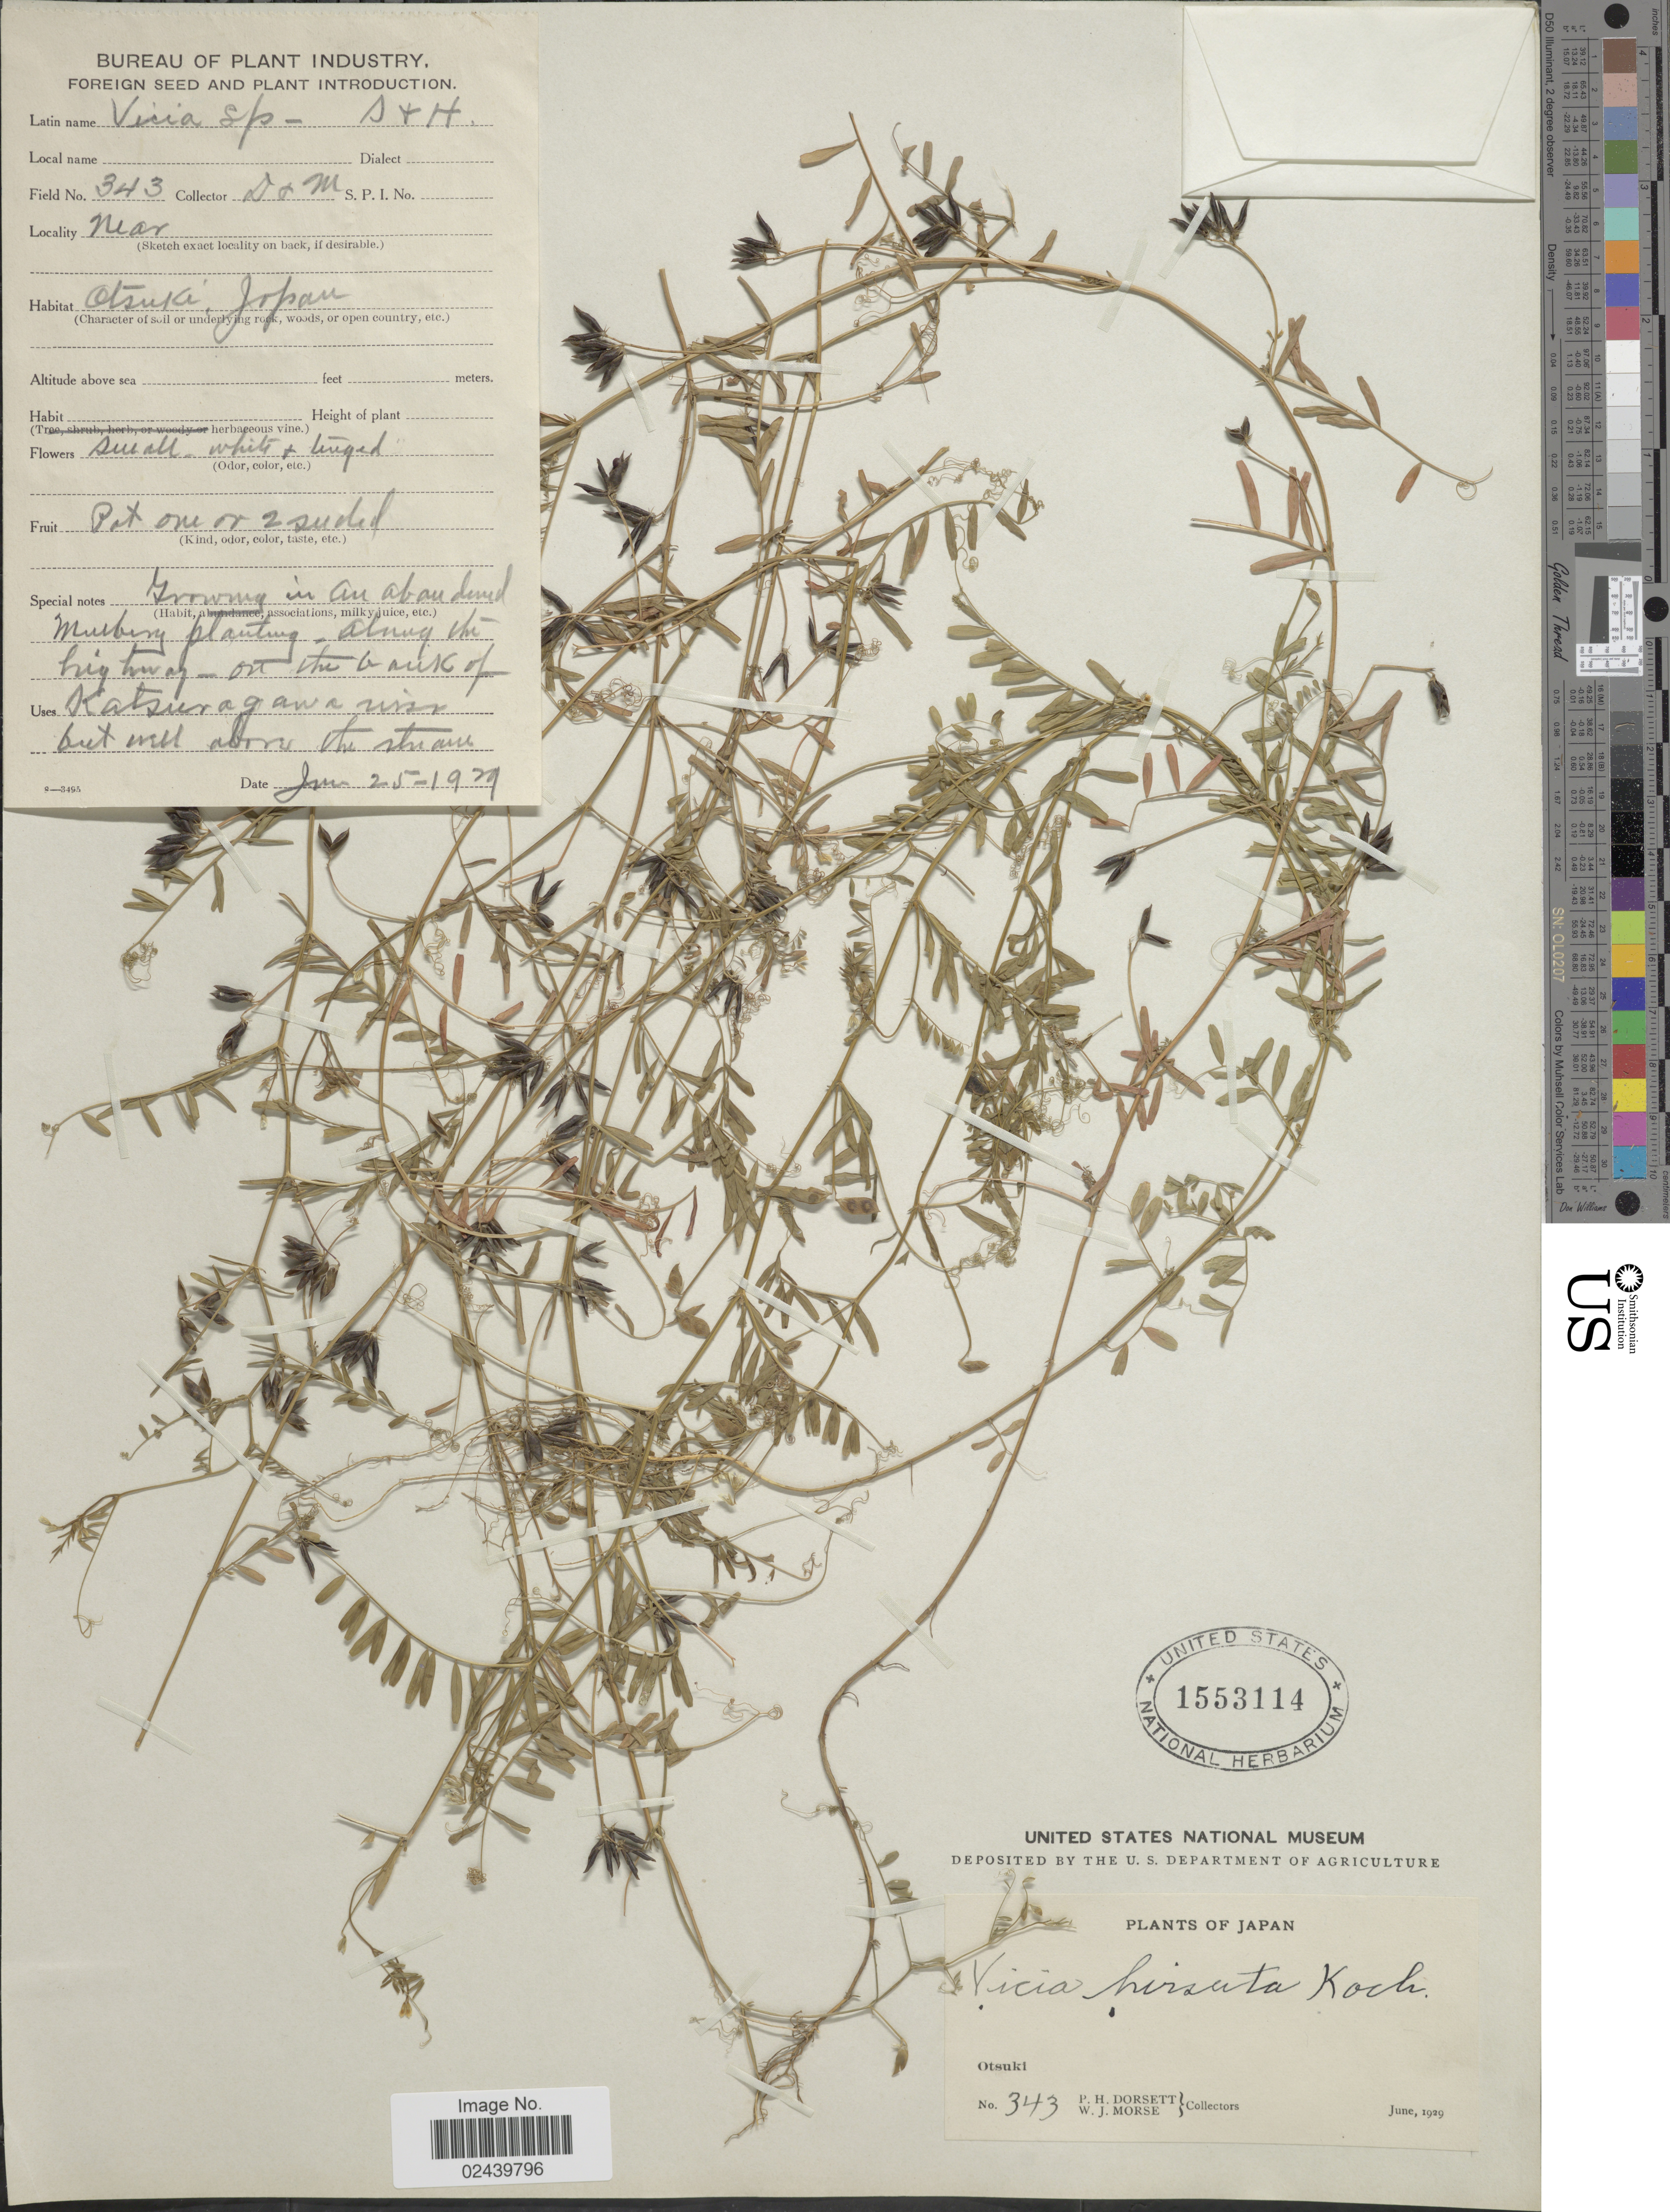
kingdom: Plantae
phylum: Tracheophyta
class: Magnoliopsida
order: Fabales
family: Fabaceae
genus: Vicia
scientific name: Vicia hirsuta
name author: (L.) A. Gray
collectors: P. H. Dorsett & W. J. Morse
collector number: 343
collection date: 1929-06-25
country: Japan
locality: Near Otsuki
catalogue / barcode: US 1553114